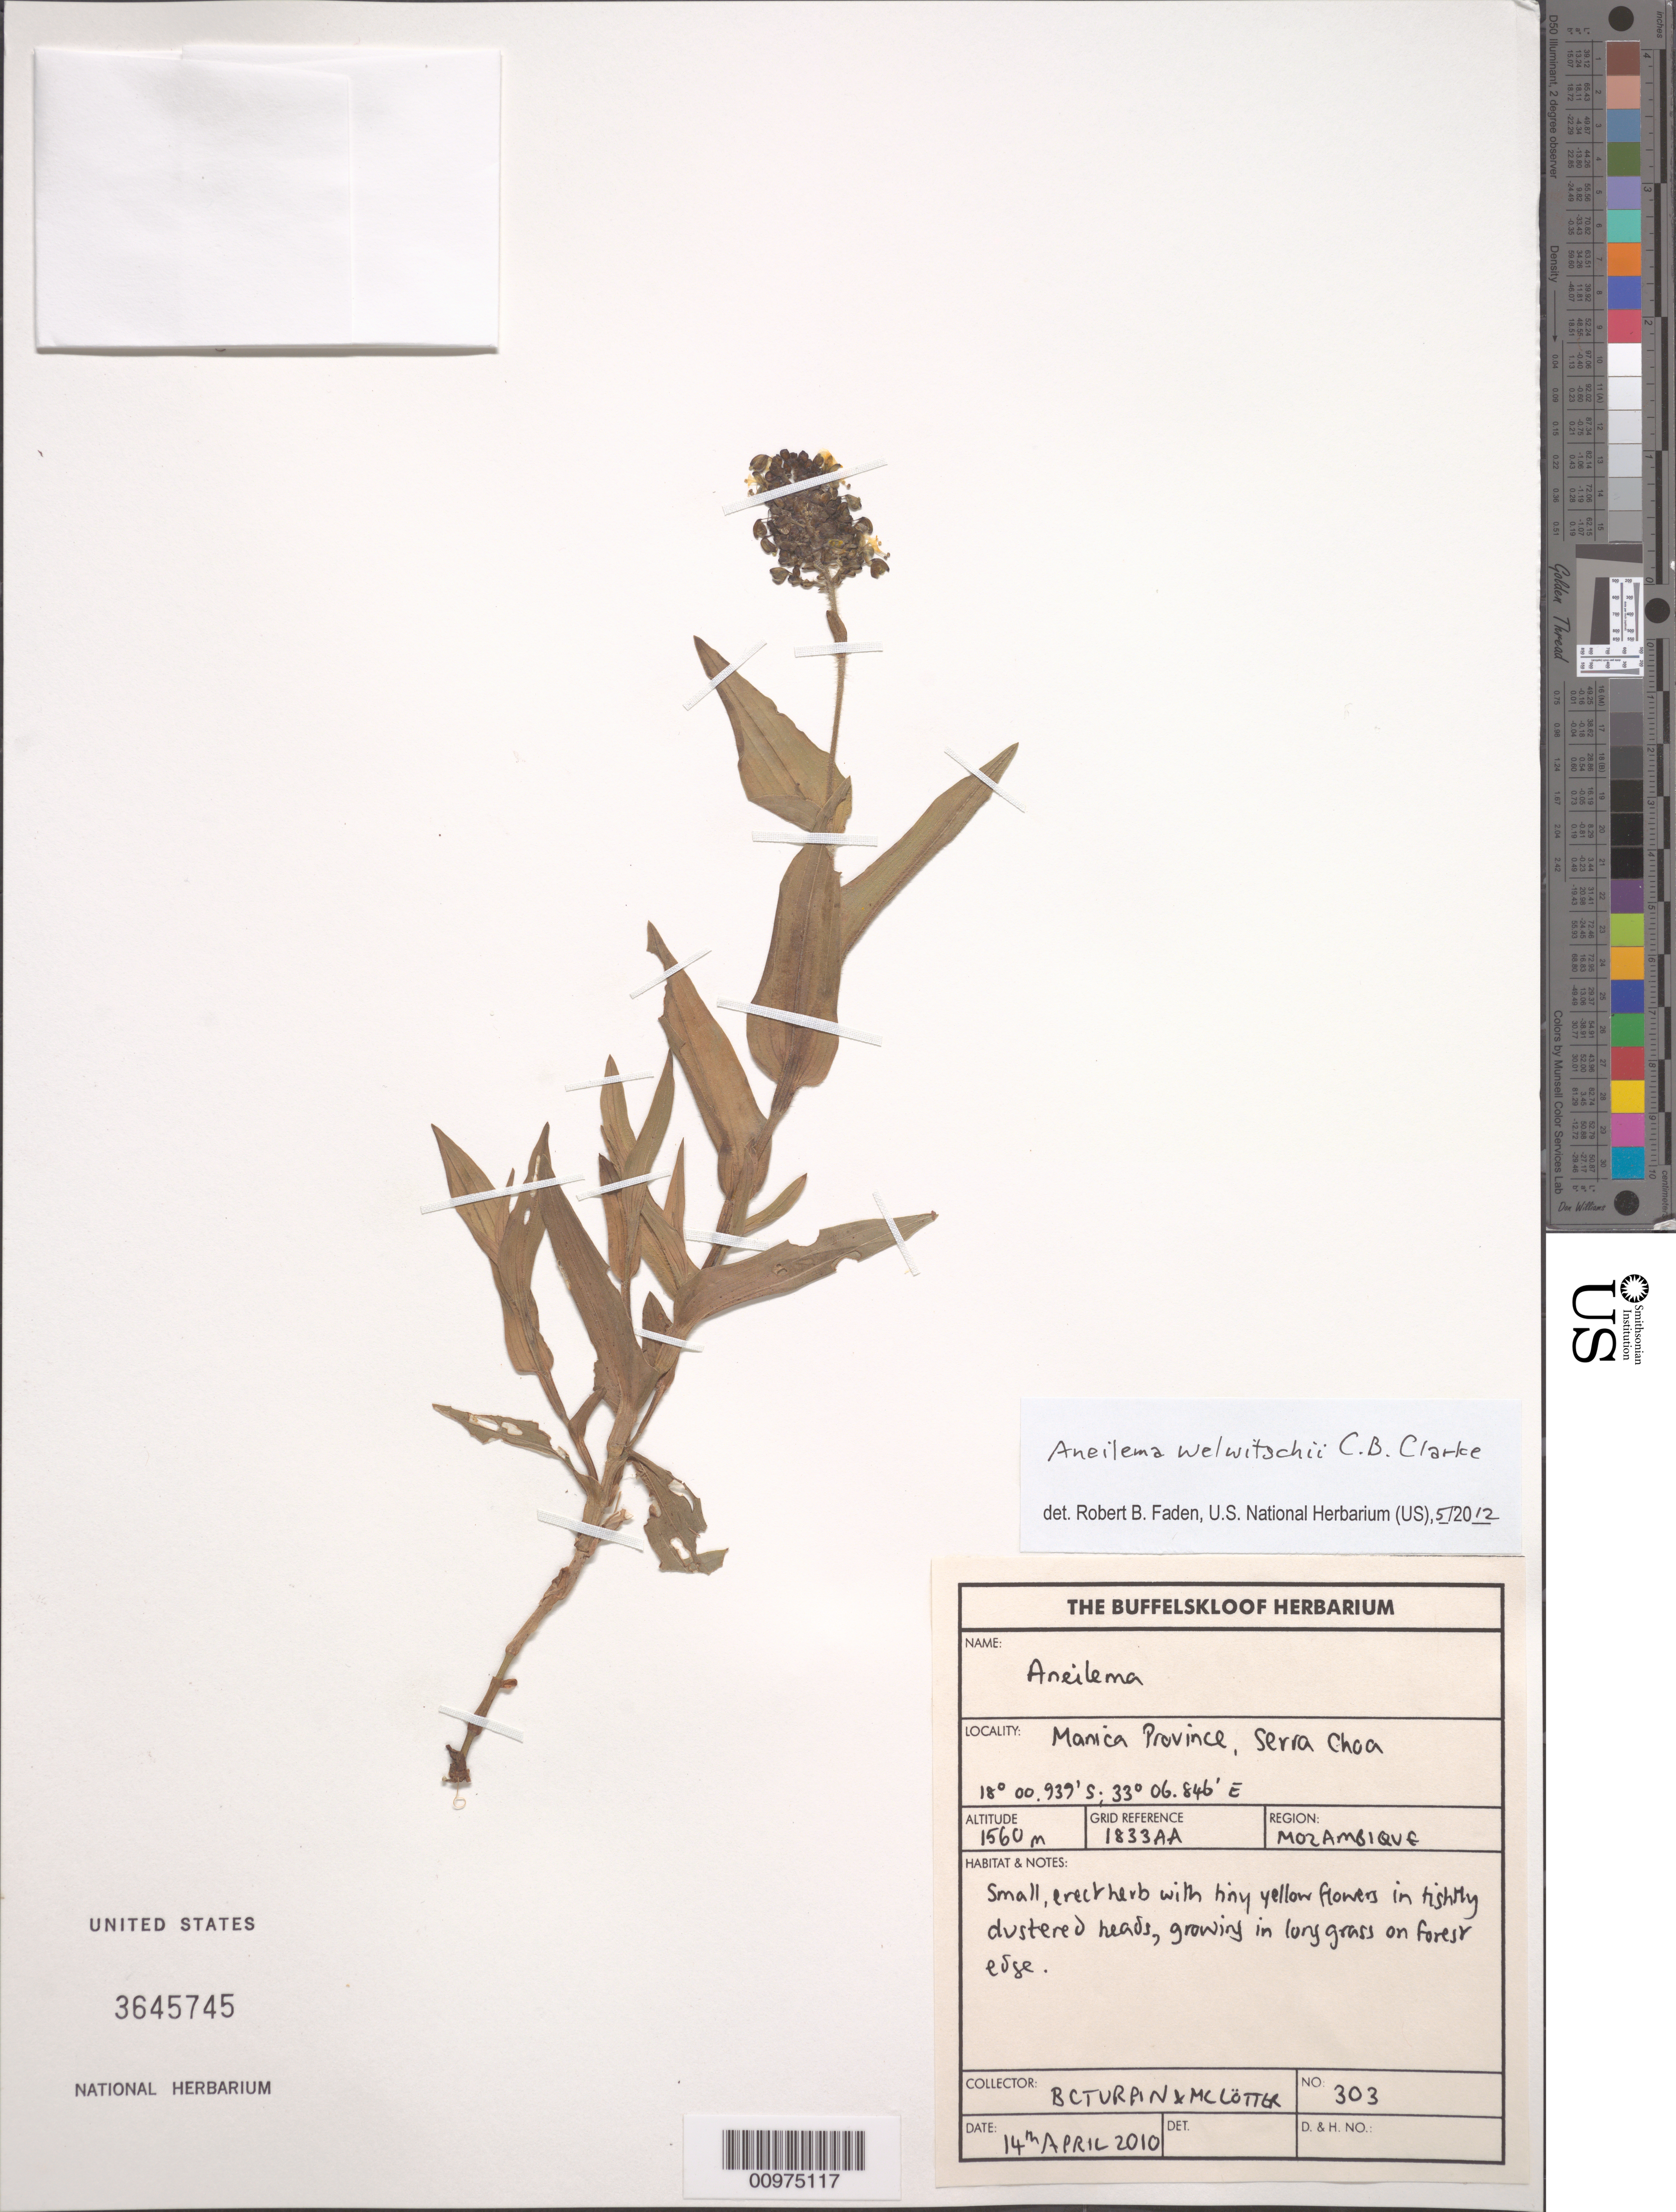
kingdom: Plantae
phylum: Tracheophyta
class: Liliopsida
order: Commelinales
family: Commelinaceae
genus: Aneilema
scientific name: Aneilema welwitschii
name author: C.B. Clarke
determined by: Faden, Robert B., (US), Smithsonian Institution - National Museum of Natural History (UNITED STATES)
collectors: B. C. Turpin & M. Lötter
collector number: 303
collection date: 2010-04-14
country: Mozambique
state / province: Manica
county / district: Serra Choa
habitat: growing in long grass on forest edge.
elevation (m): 1560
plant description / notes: GRID REFERENCE: 1833AA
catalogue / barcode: US 3645745